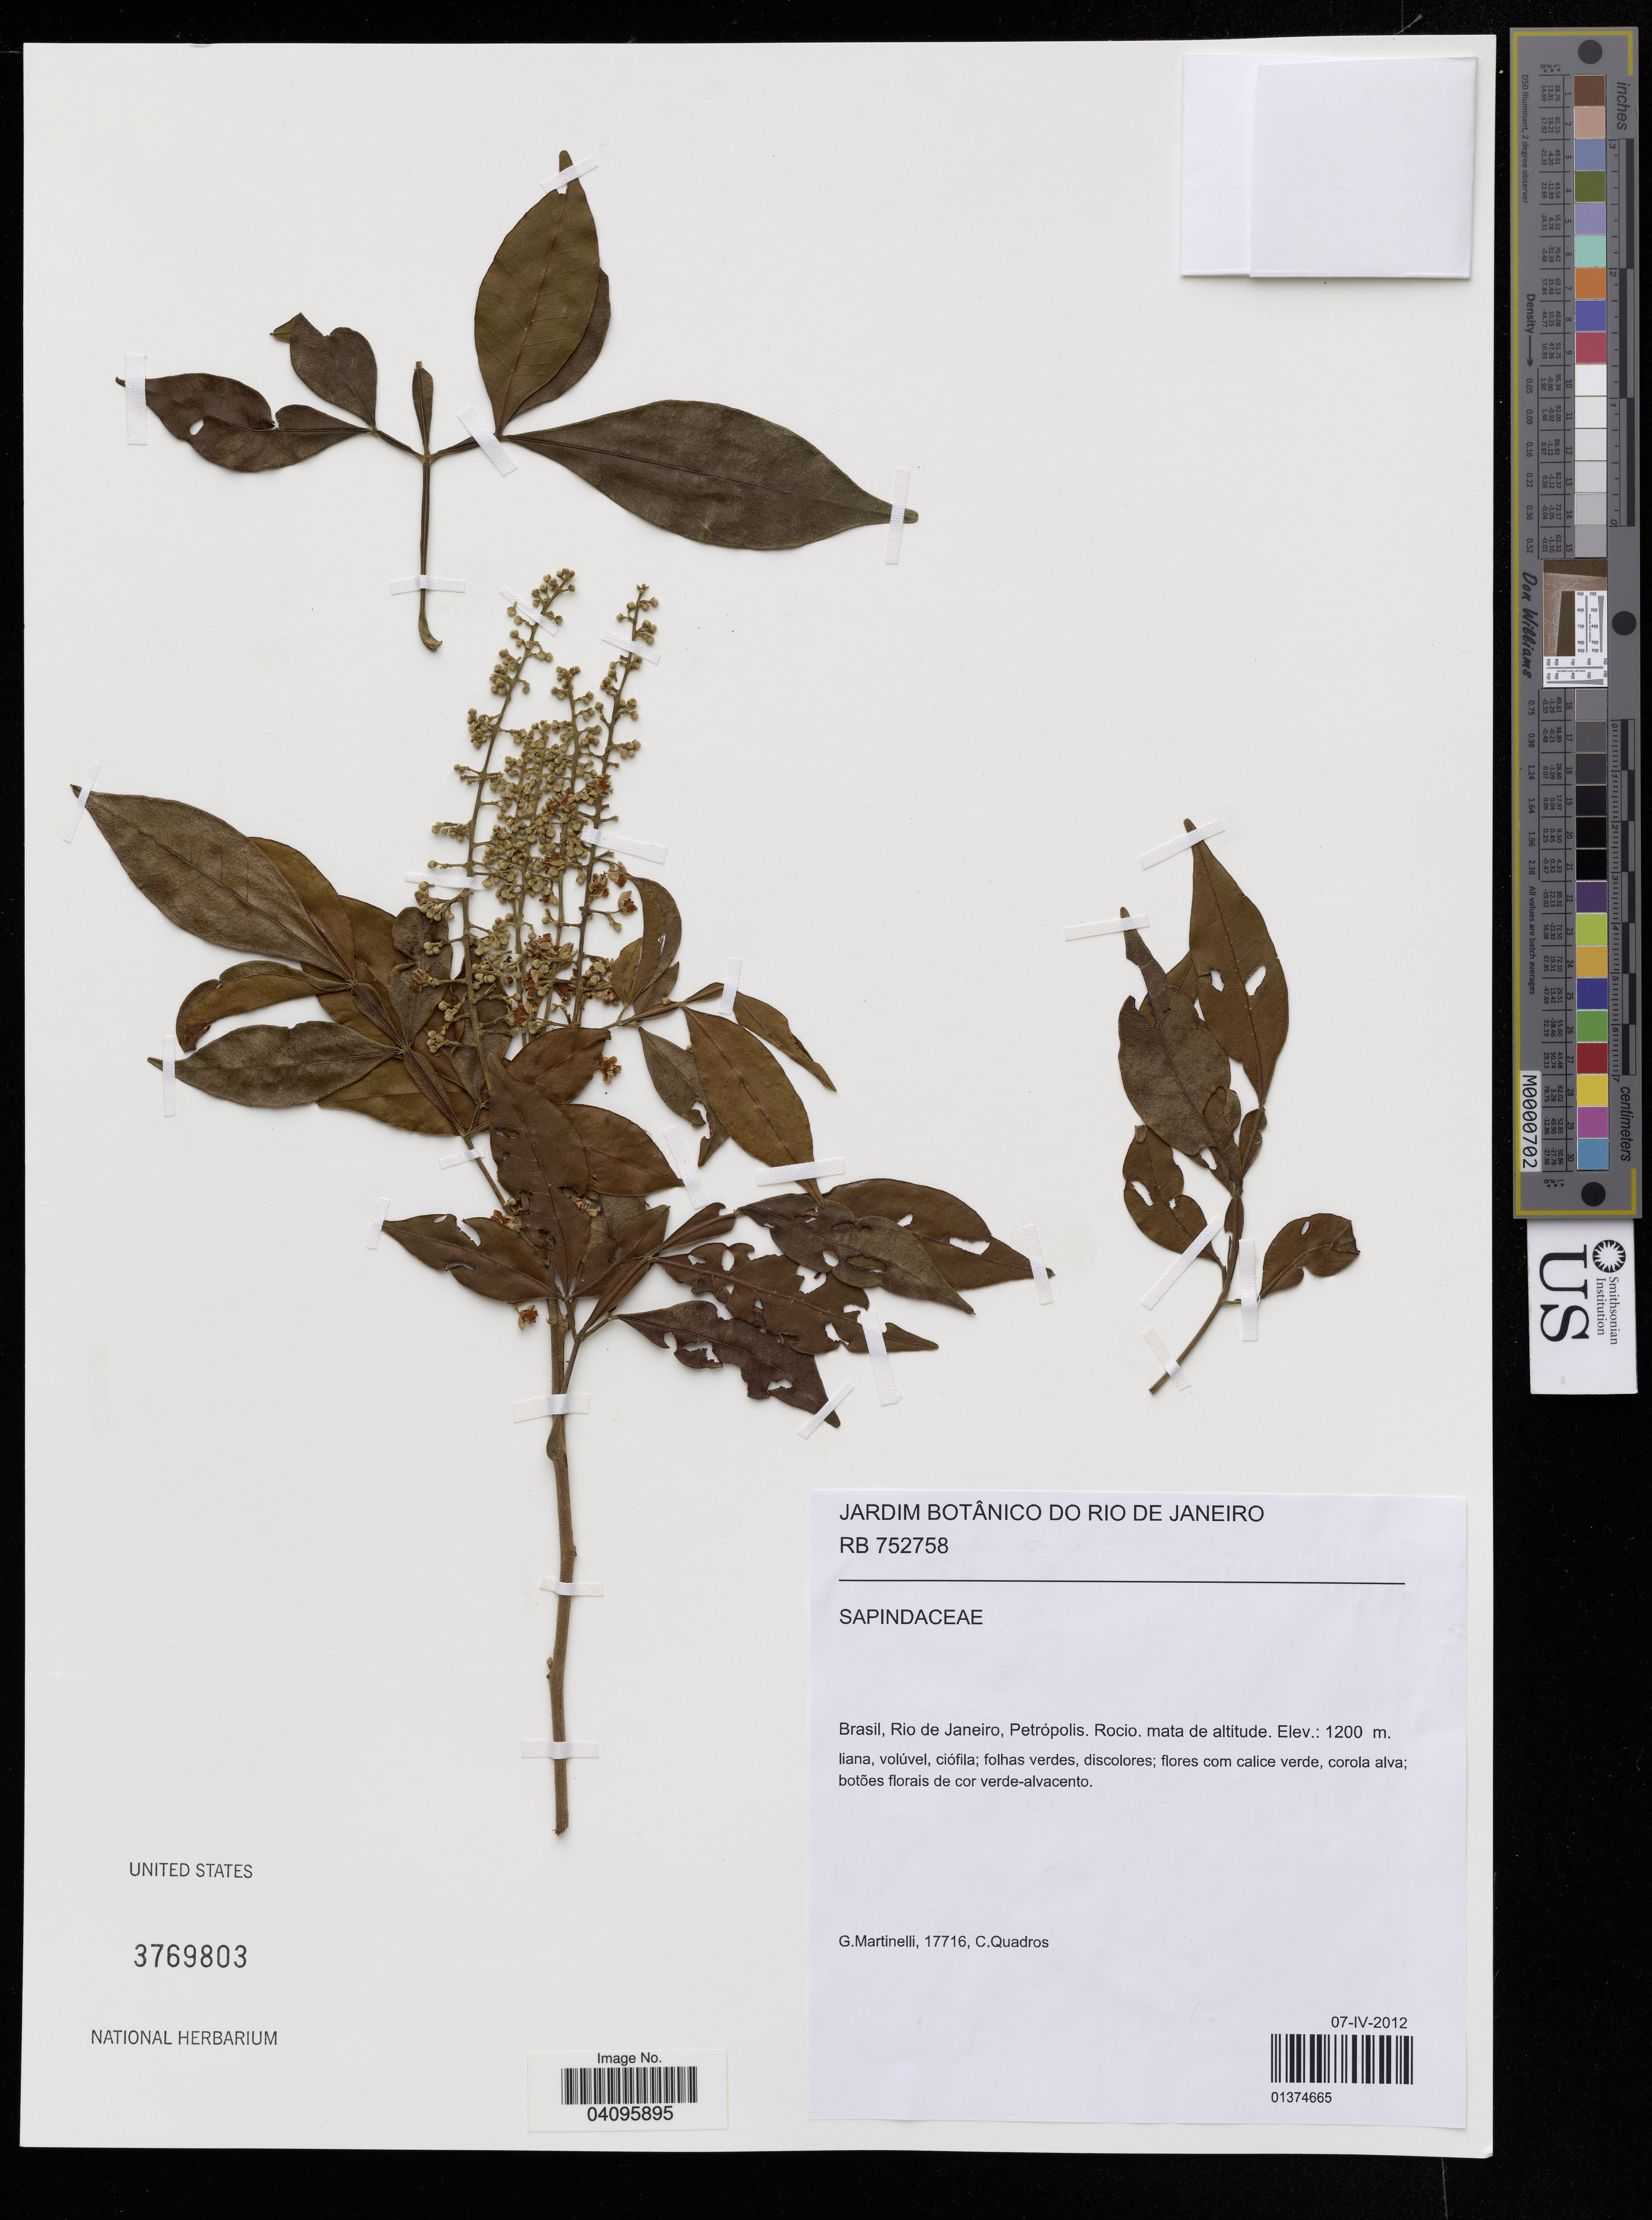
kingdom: Plantae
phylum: Tracheophyta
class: Magnoliopsida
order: Sapindales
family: Sapindaceae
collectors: G. Martinelii & C. Quadros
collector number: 17716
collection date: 2012-04-07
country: Brazil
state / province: Rio de Janeiro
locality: Brasil, Rio de Janeiro, Petrópolis. Rocio.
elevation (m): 1200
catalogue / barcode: US 3769803